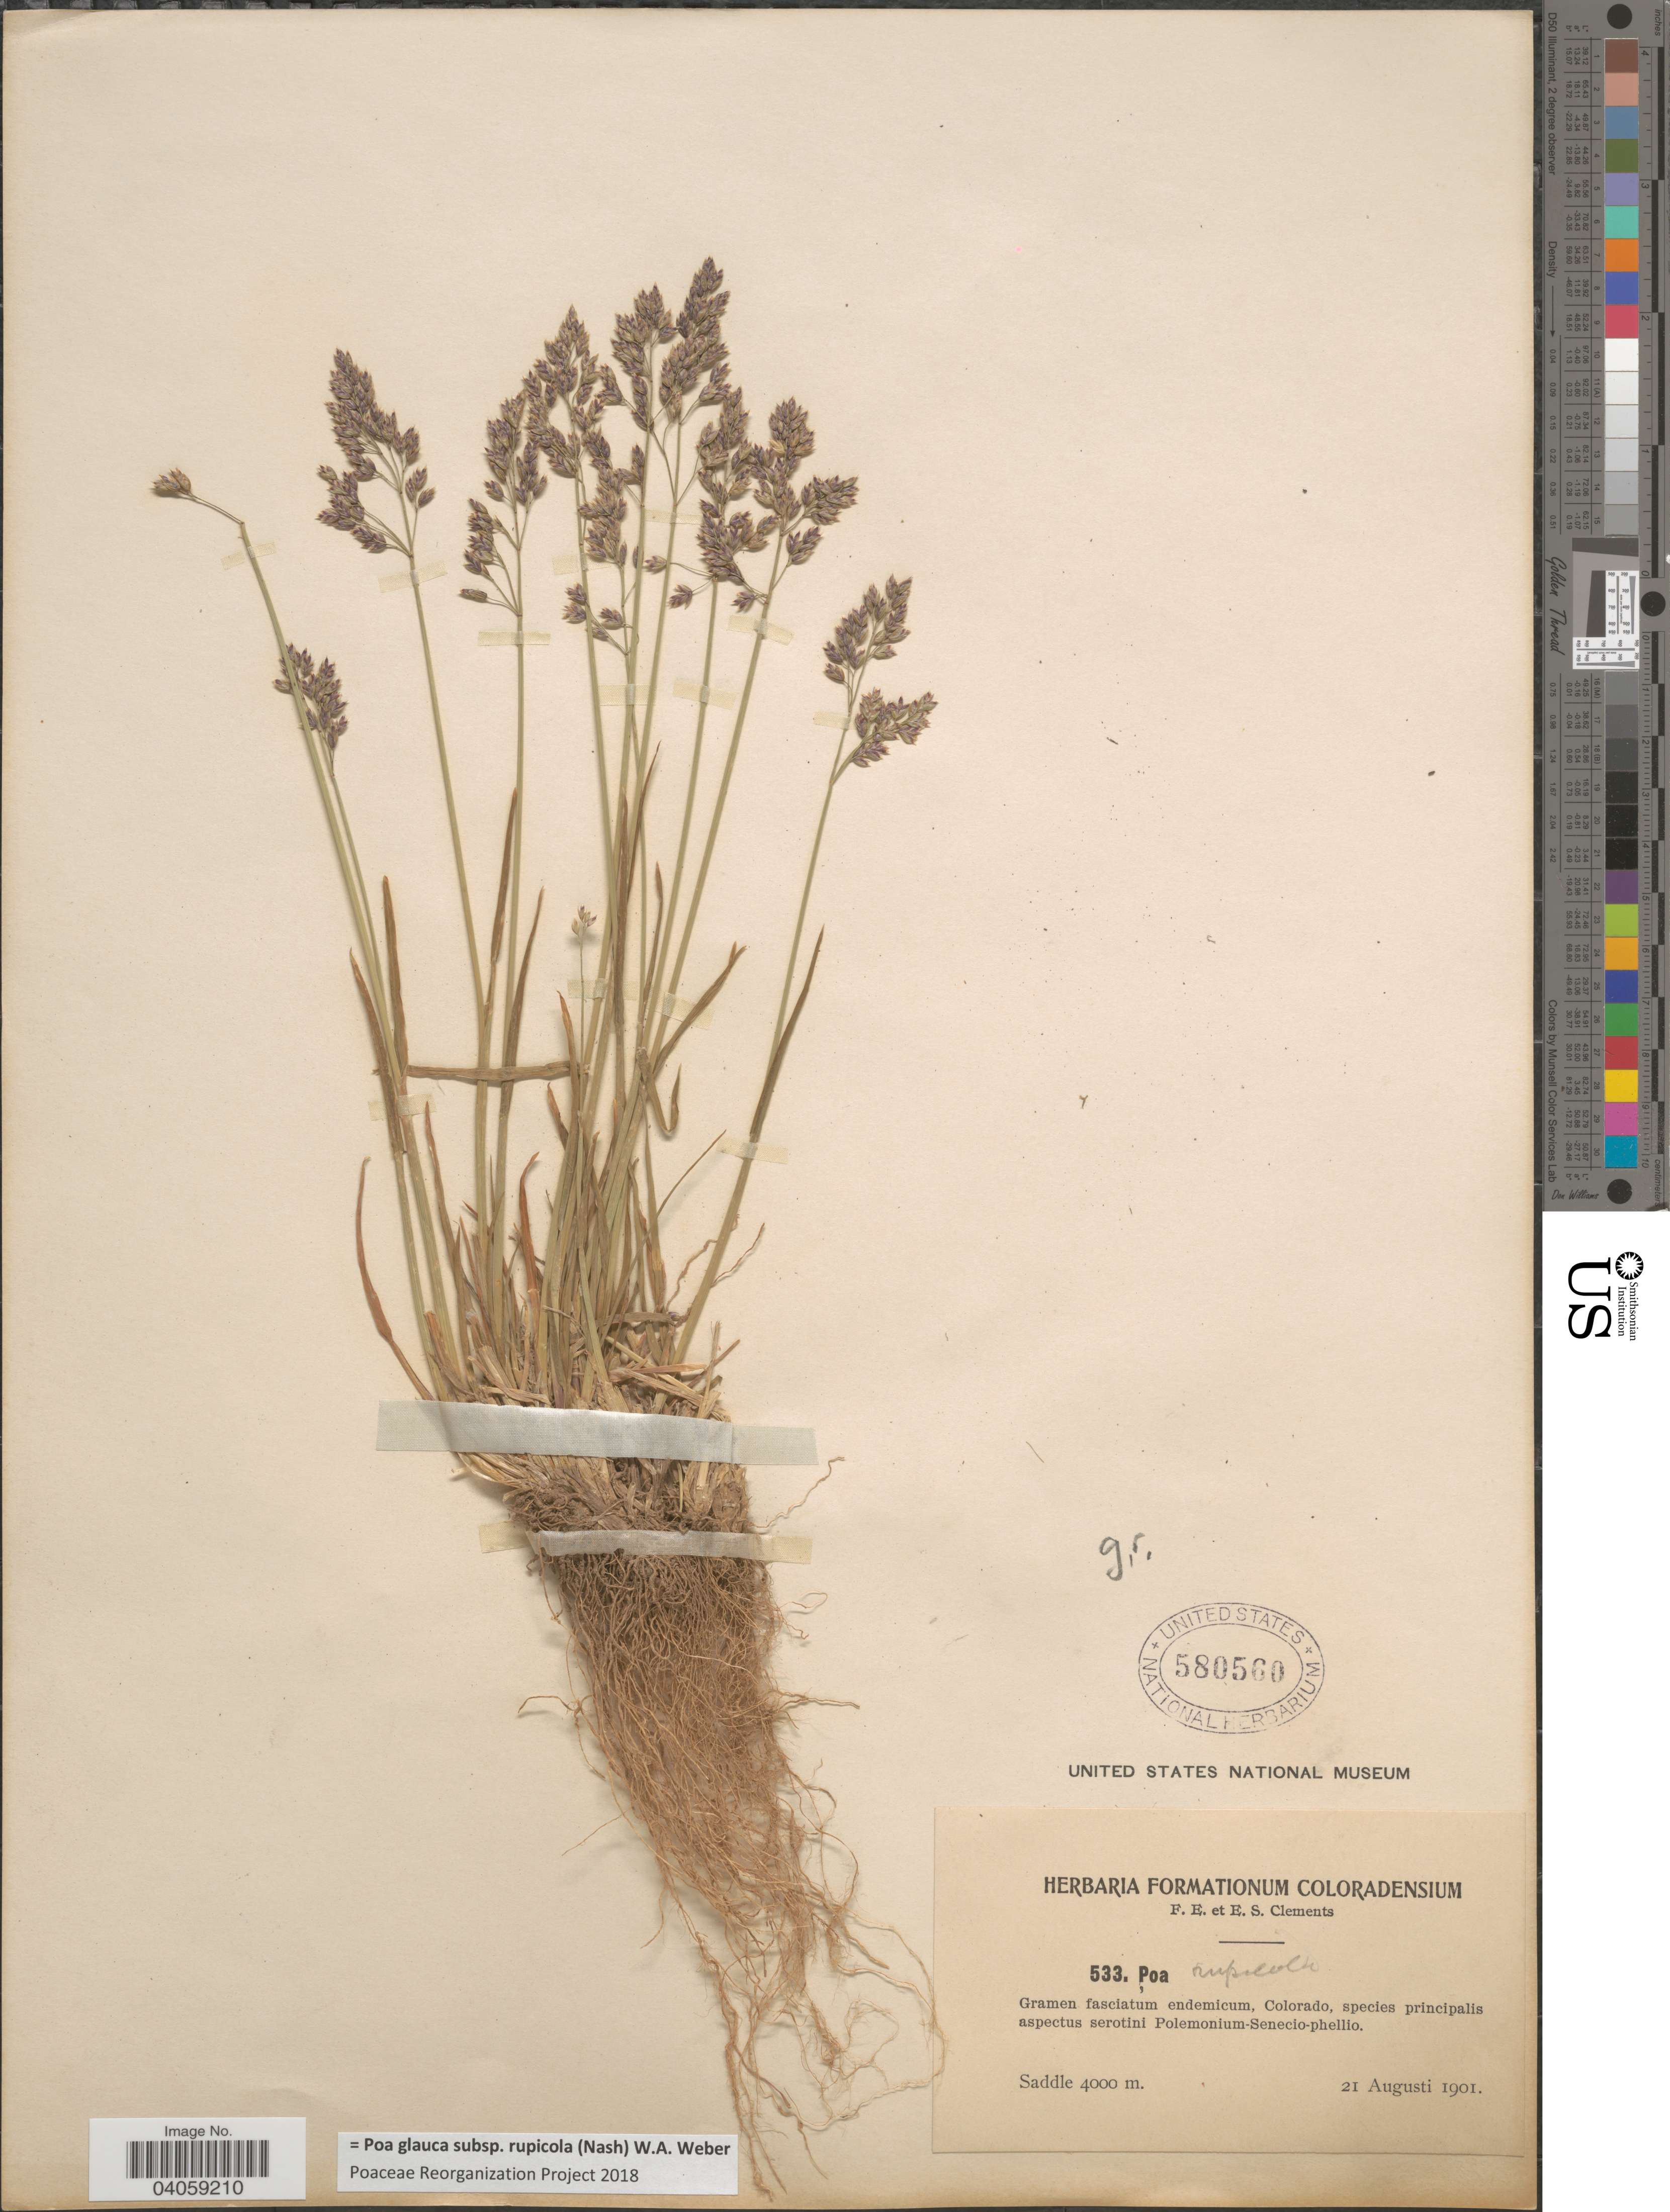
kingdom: Plantae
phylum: Tracheophyta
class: Liliopsida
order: Poales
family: Poaceae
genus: Poa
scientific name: Poa glauca subsp. rupicola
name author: (Nash) W.A. Weber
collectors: F. E. Clements & E. S. Clements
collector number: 533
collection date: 1901-08-21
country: United States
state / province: Colorado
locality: Saddle.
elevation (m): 4000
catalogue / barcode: US 580560